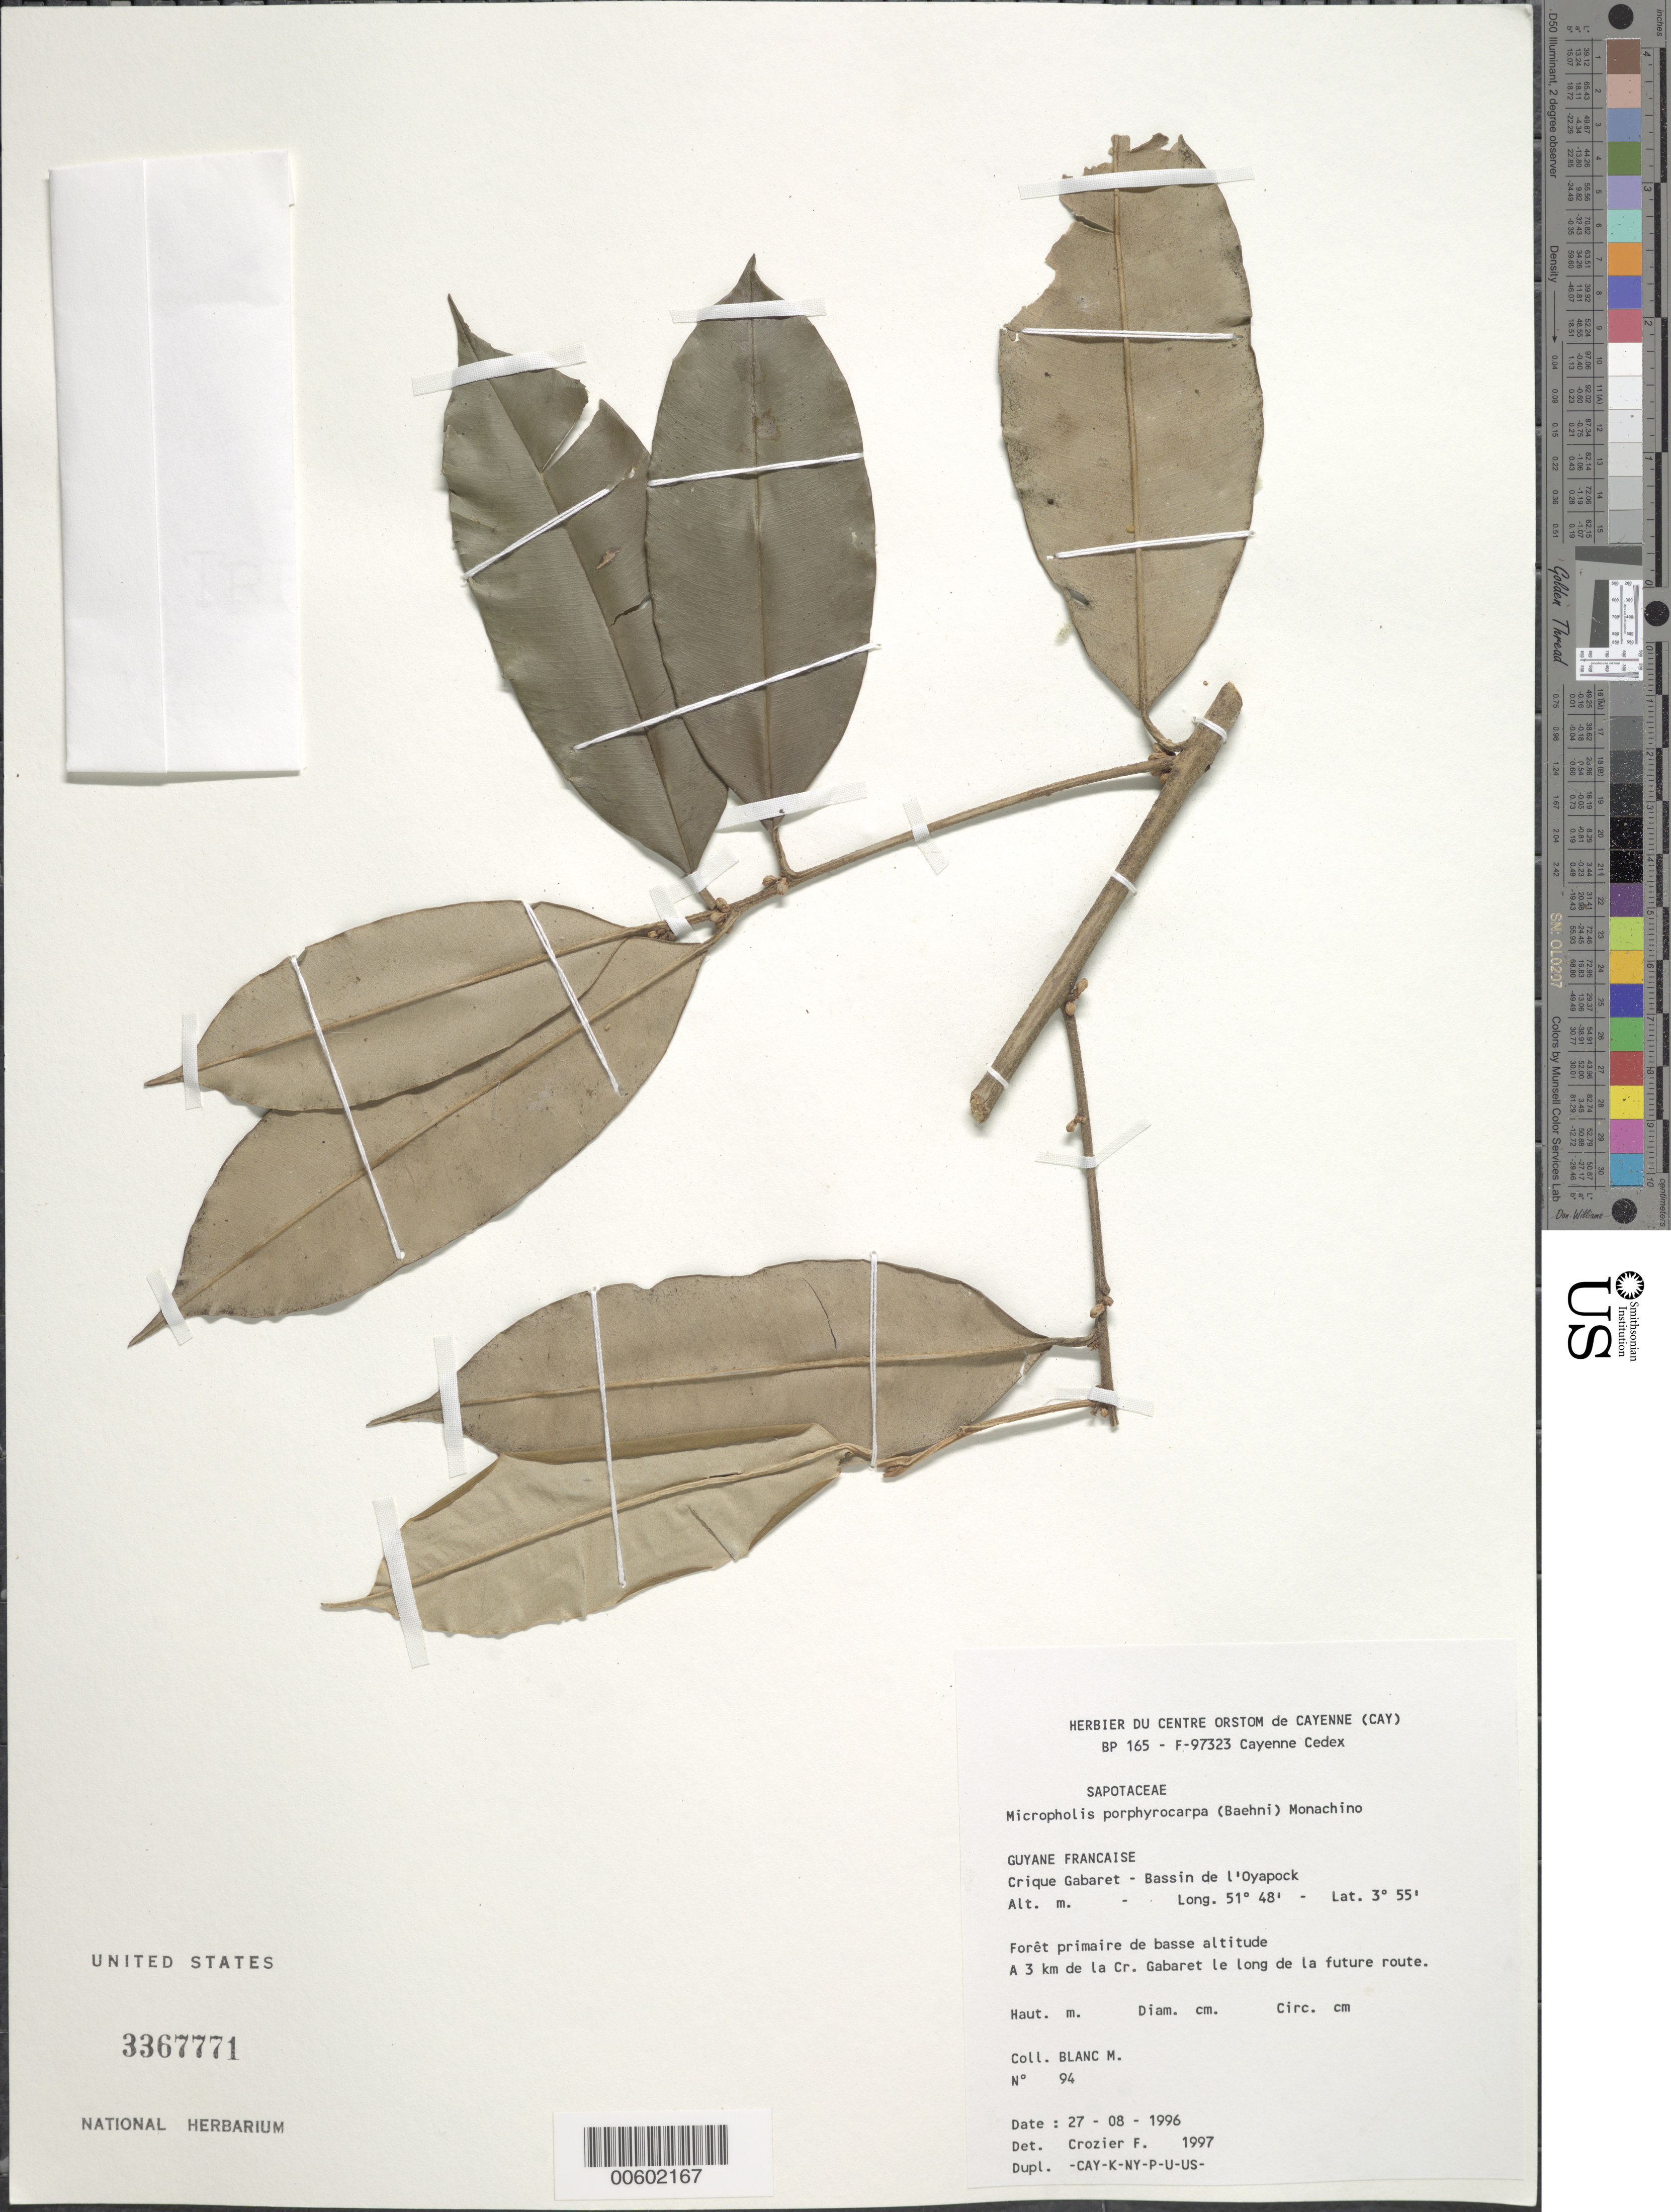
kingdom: Plantae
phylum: Tracheophyta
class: Magnoliopsida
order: Ericales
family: Sapotaceae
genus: Micropholis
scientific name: Micropholis porphyrocarpa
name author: (Baehni) Monach.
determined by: Crozier, F.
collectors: M. Blanc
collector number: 94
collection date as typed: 27-Aug-96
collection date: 1996-08-27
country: French Guiana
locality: Crique Gabaret, Bassin de l'Oyapock, 3 km de la Crique Gabaret le long de la future route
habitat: Low primary forest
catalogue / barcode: US 3367771